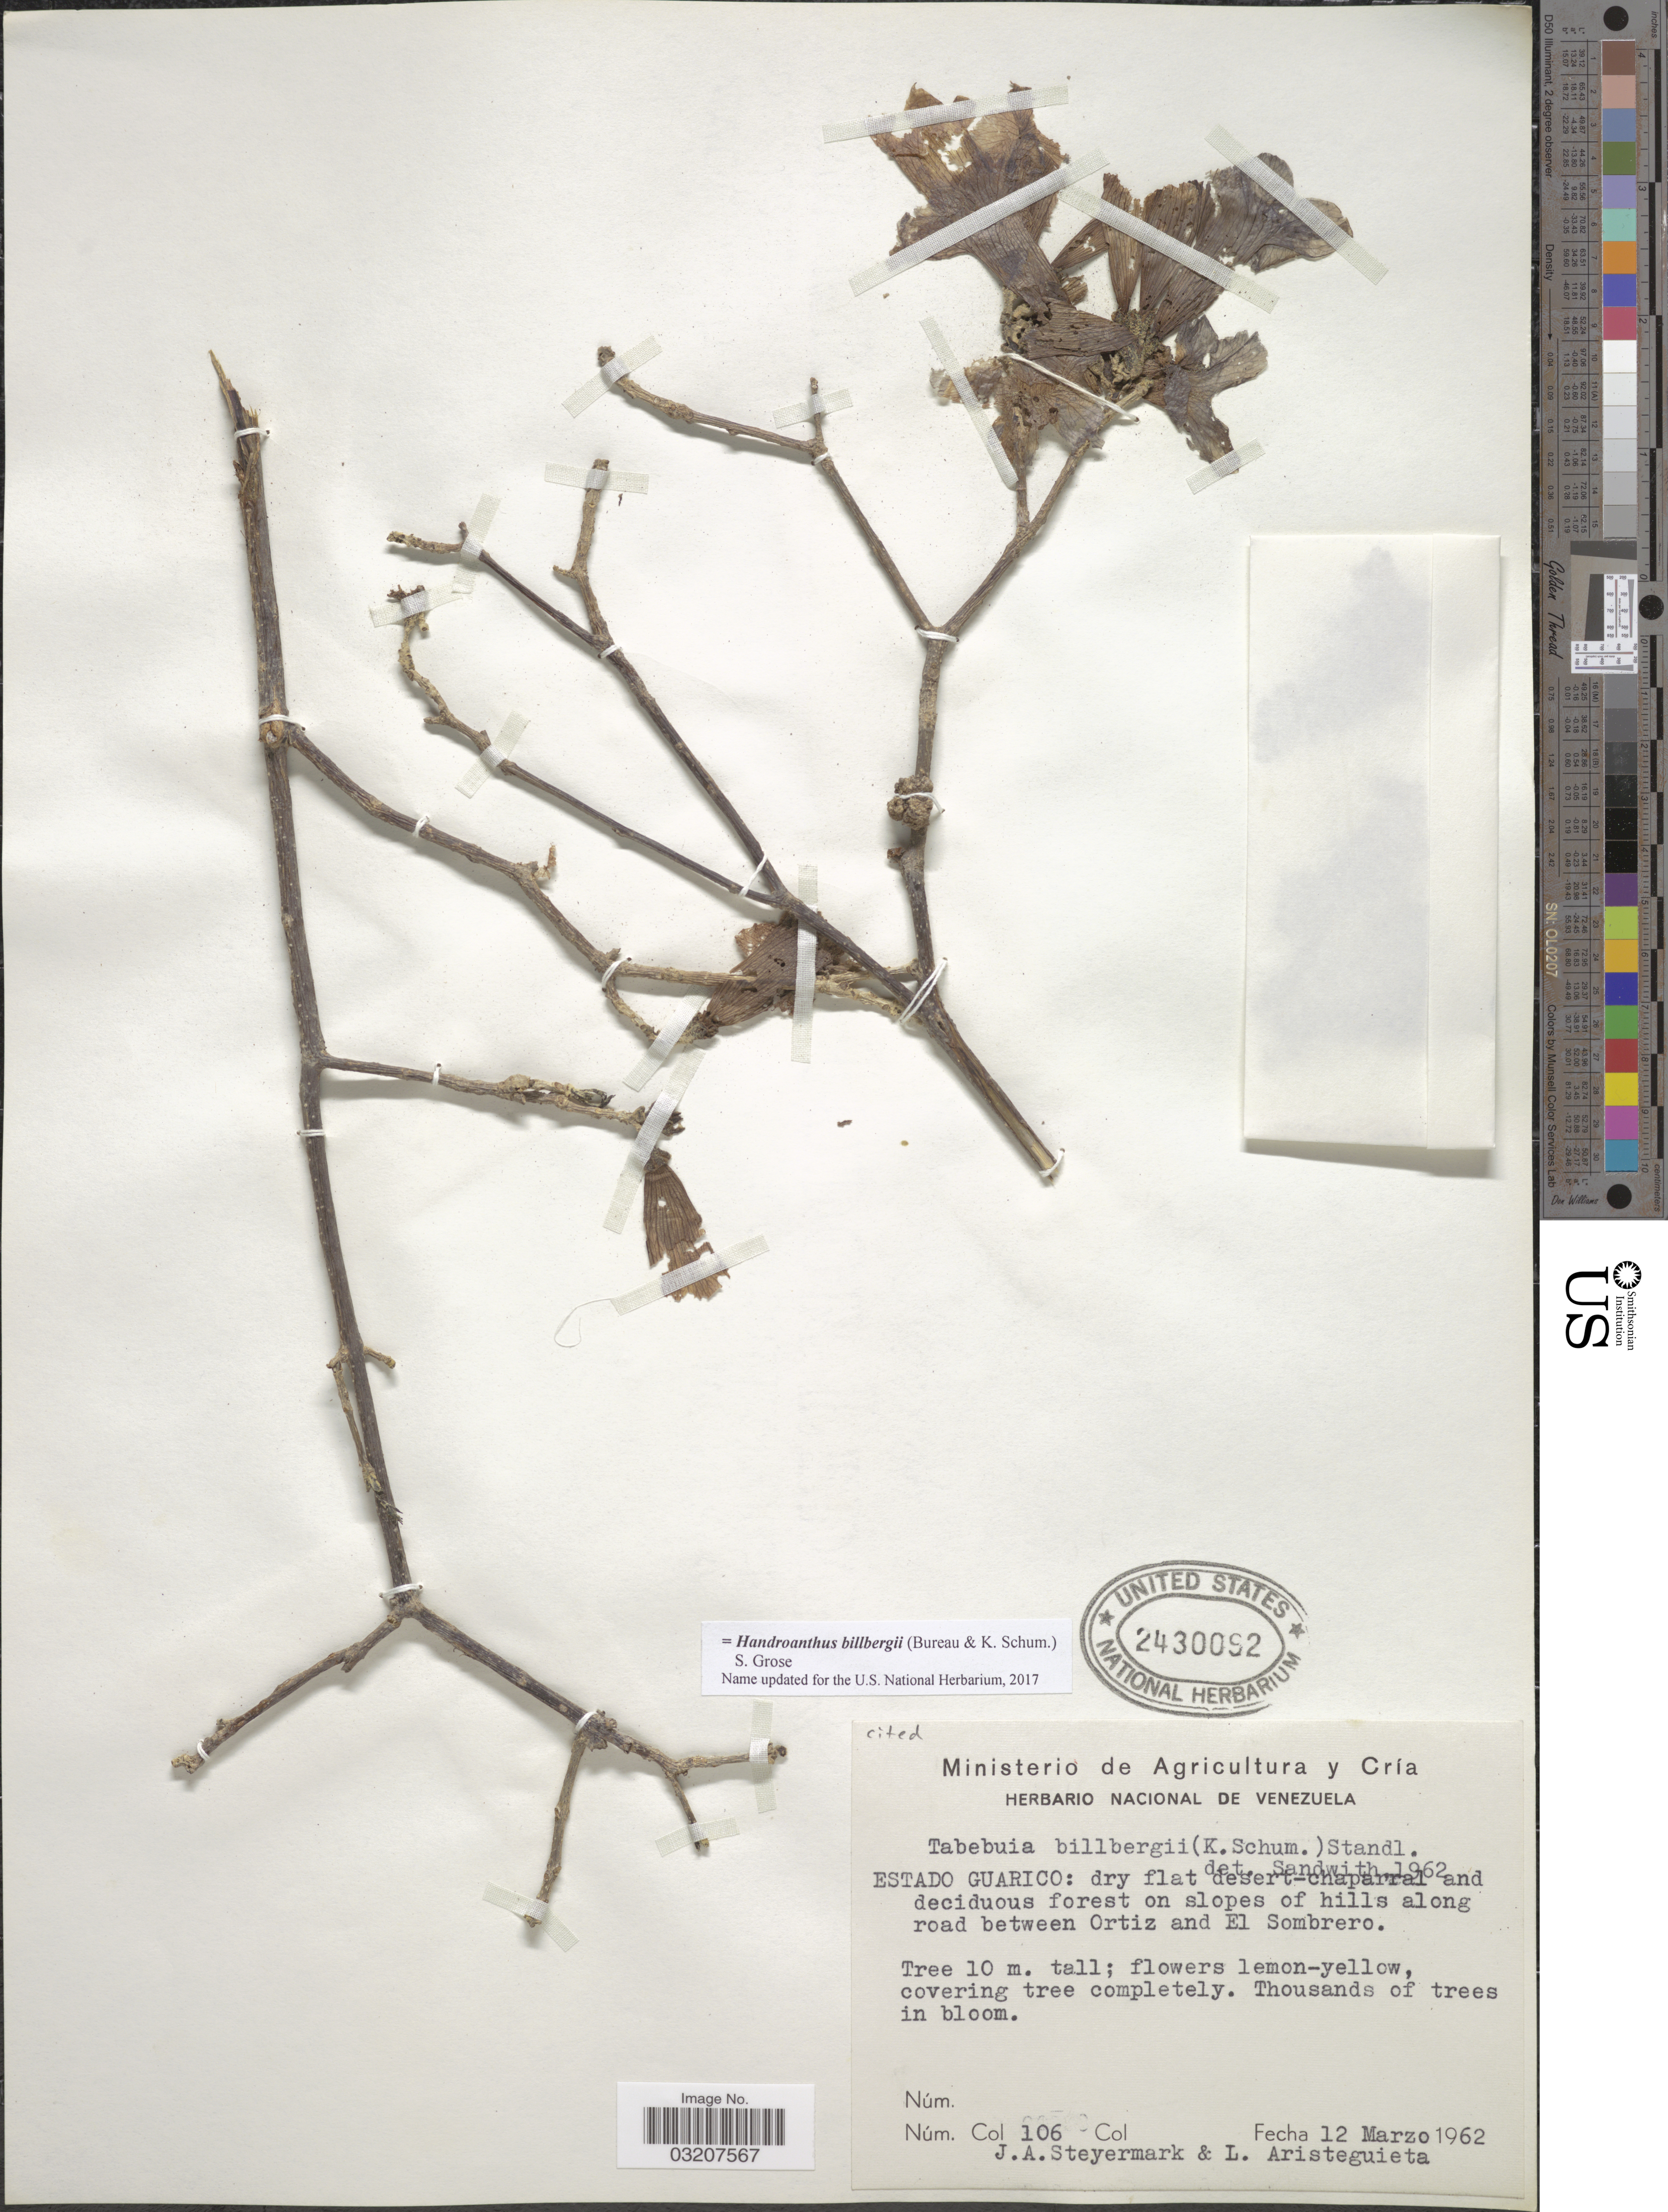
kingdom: Plantae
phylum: Tracheophyta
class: Magnoliopsida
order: Lamiales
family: Bignoniaceae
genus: Handroanthus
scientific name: Handroanthus billbergii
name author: (Bureau & K. Schum.) S.O. Grose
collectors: J. Steyermark & L. Aristeguieta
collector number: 106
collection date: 1962-03-12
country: Venezuela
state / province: Guárico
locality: Dry flat desert-chaparral and deciduous forest on slopes of hills along road between Ortiz and El Sombrero.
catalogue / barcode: US 2430092